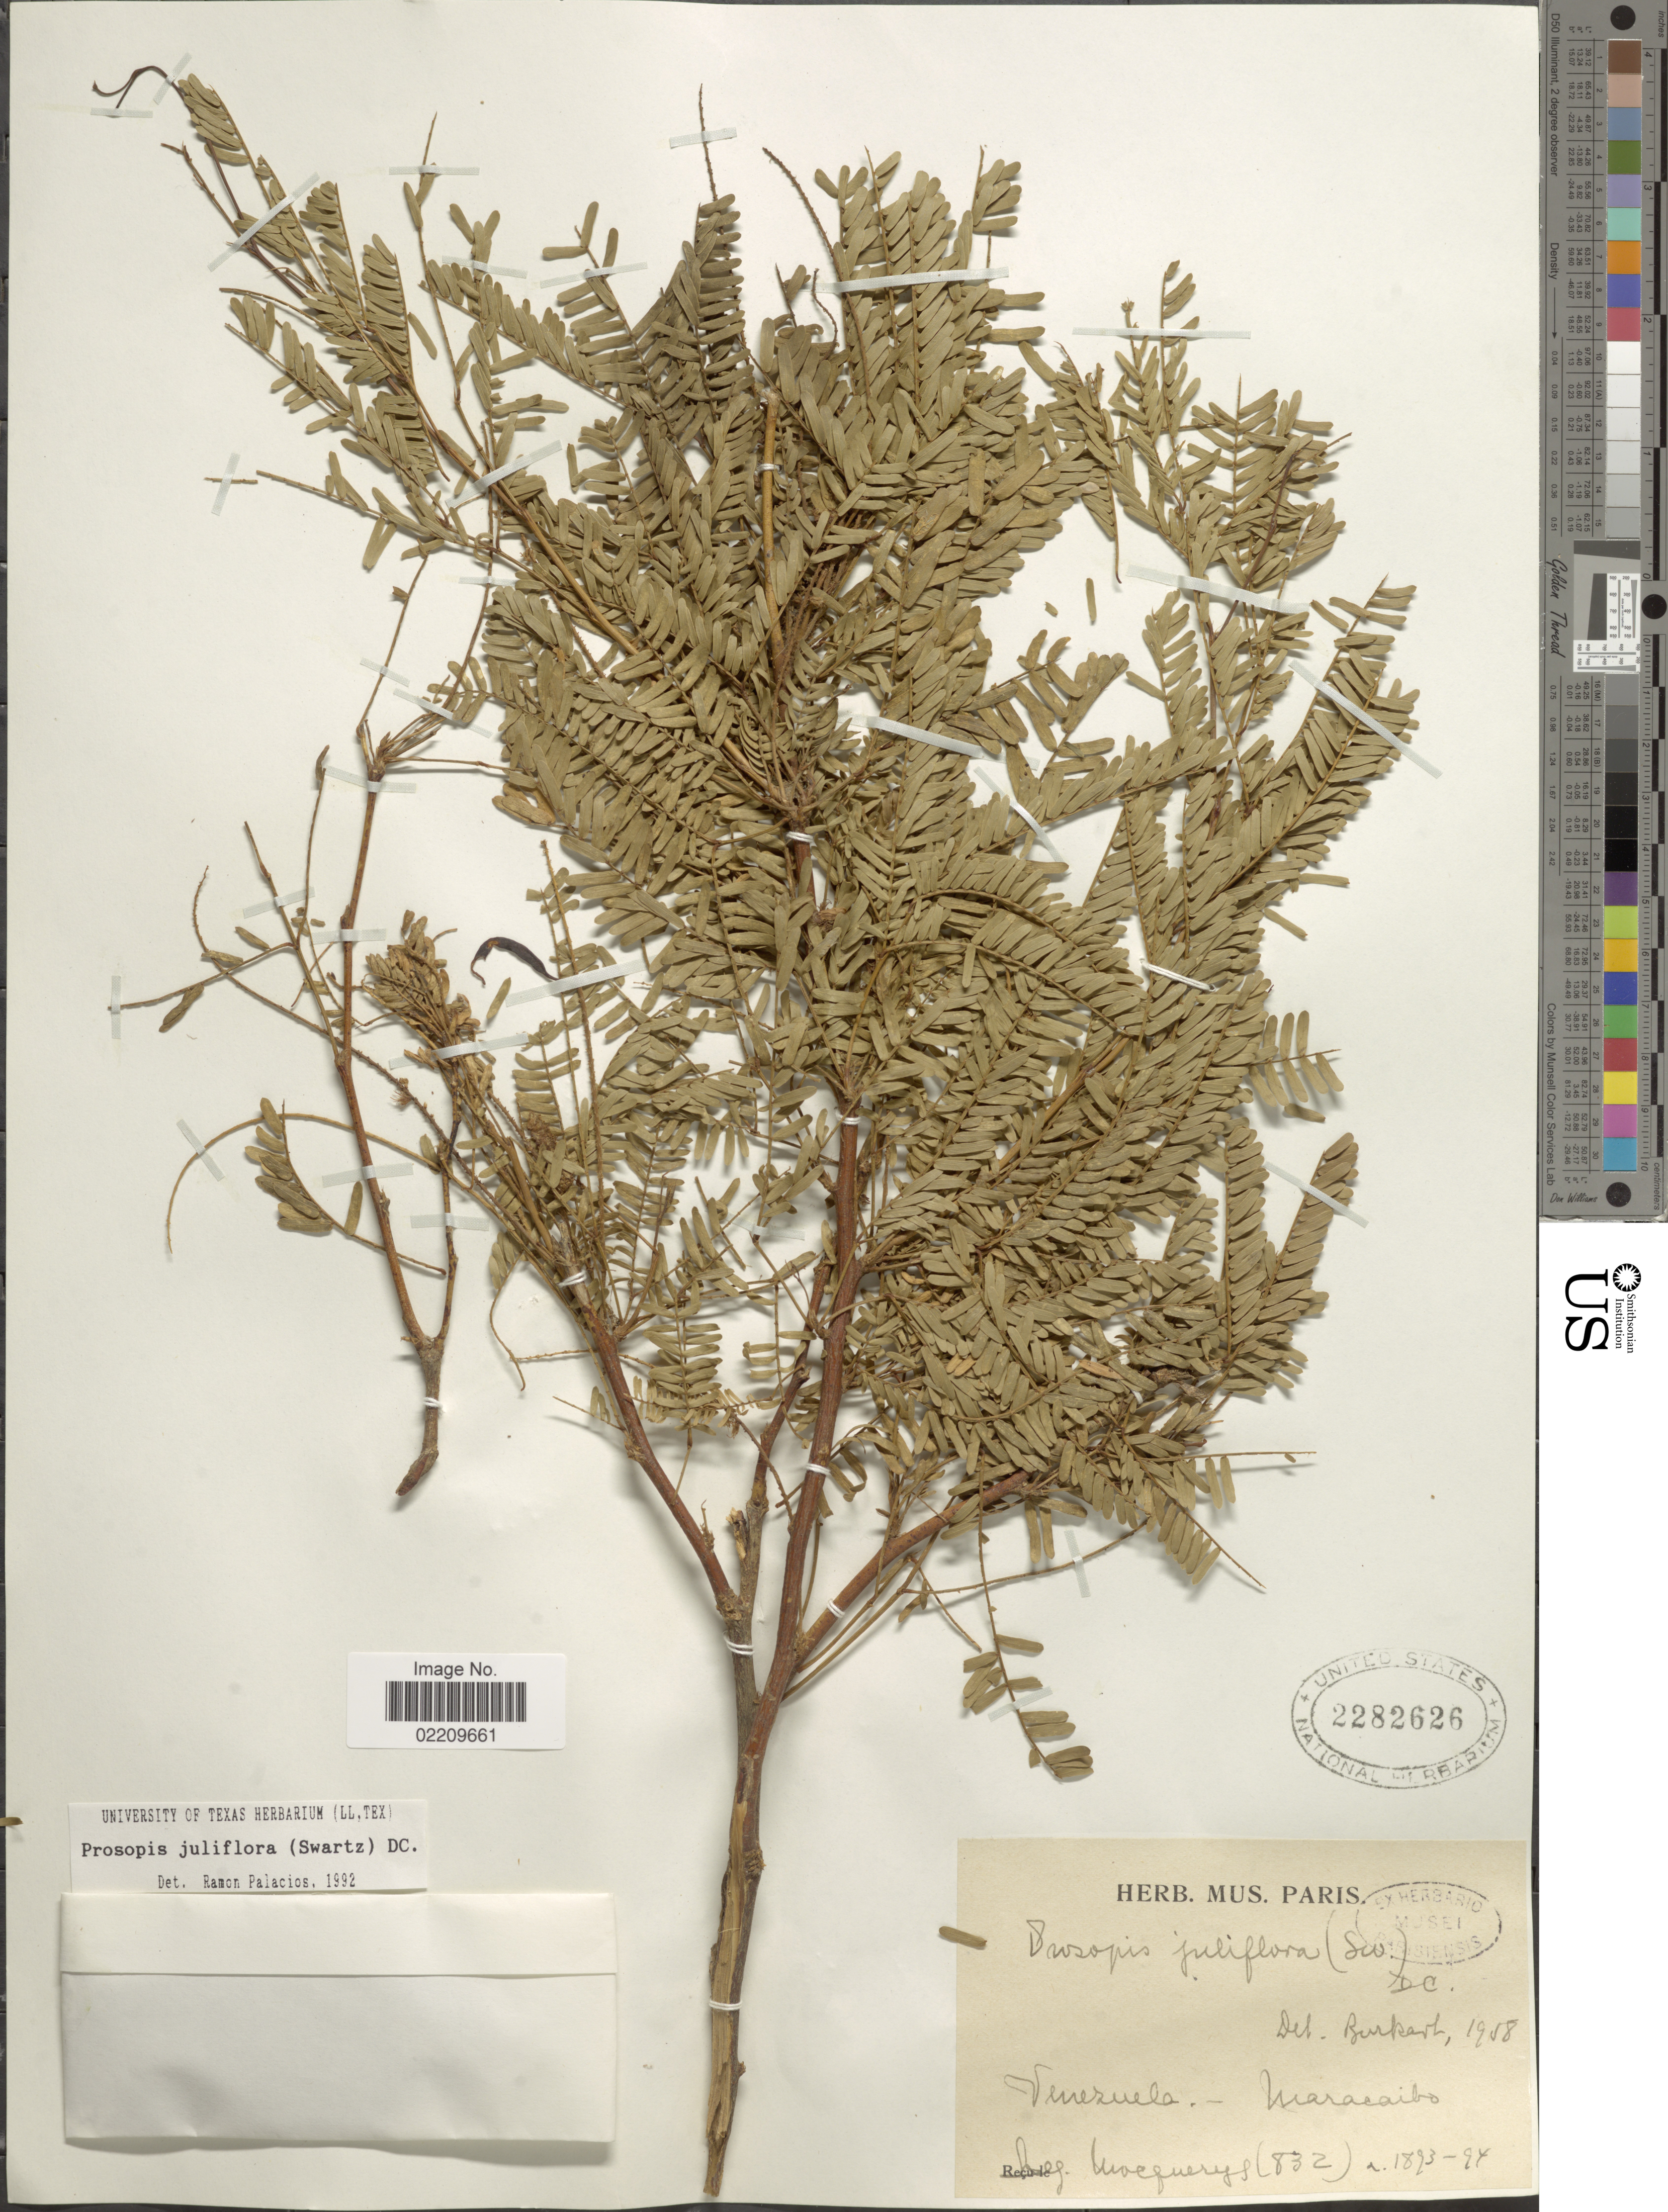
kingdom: Plantae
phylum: Tracheophyta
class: Magnoliopsida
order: Fabales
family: Fabaceae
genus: Neltuma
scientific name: Neltuma juliflora var. juliflora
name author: (Sw.) Raf.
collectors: A. Mocquerys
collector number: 832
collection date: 1893/1894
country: Venezuela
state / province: Zulia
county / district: Maracaibo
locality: Maracaibo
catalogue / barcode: US 2282626